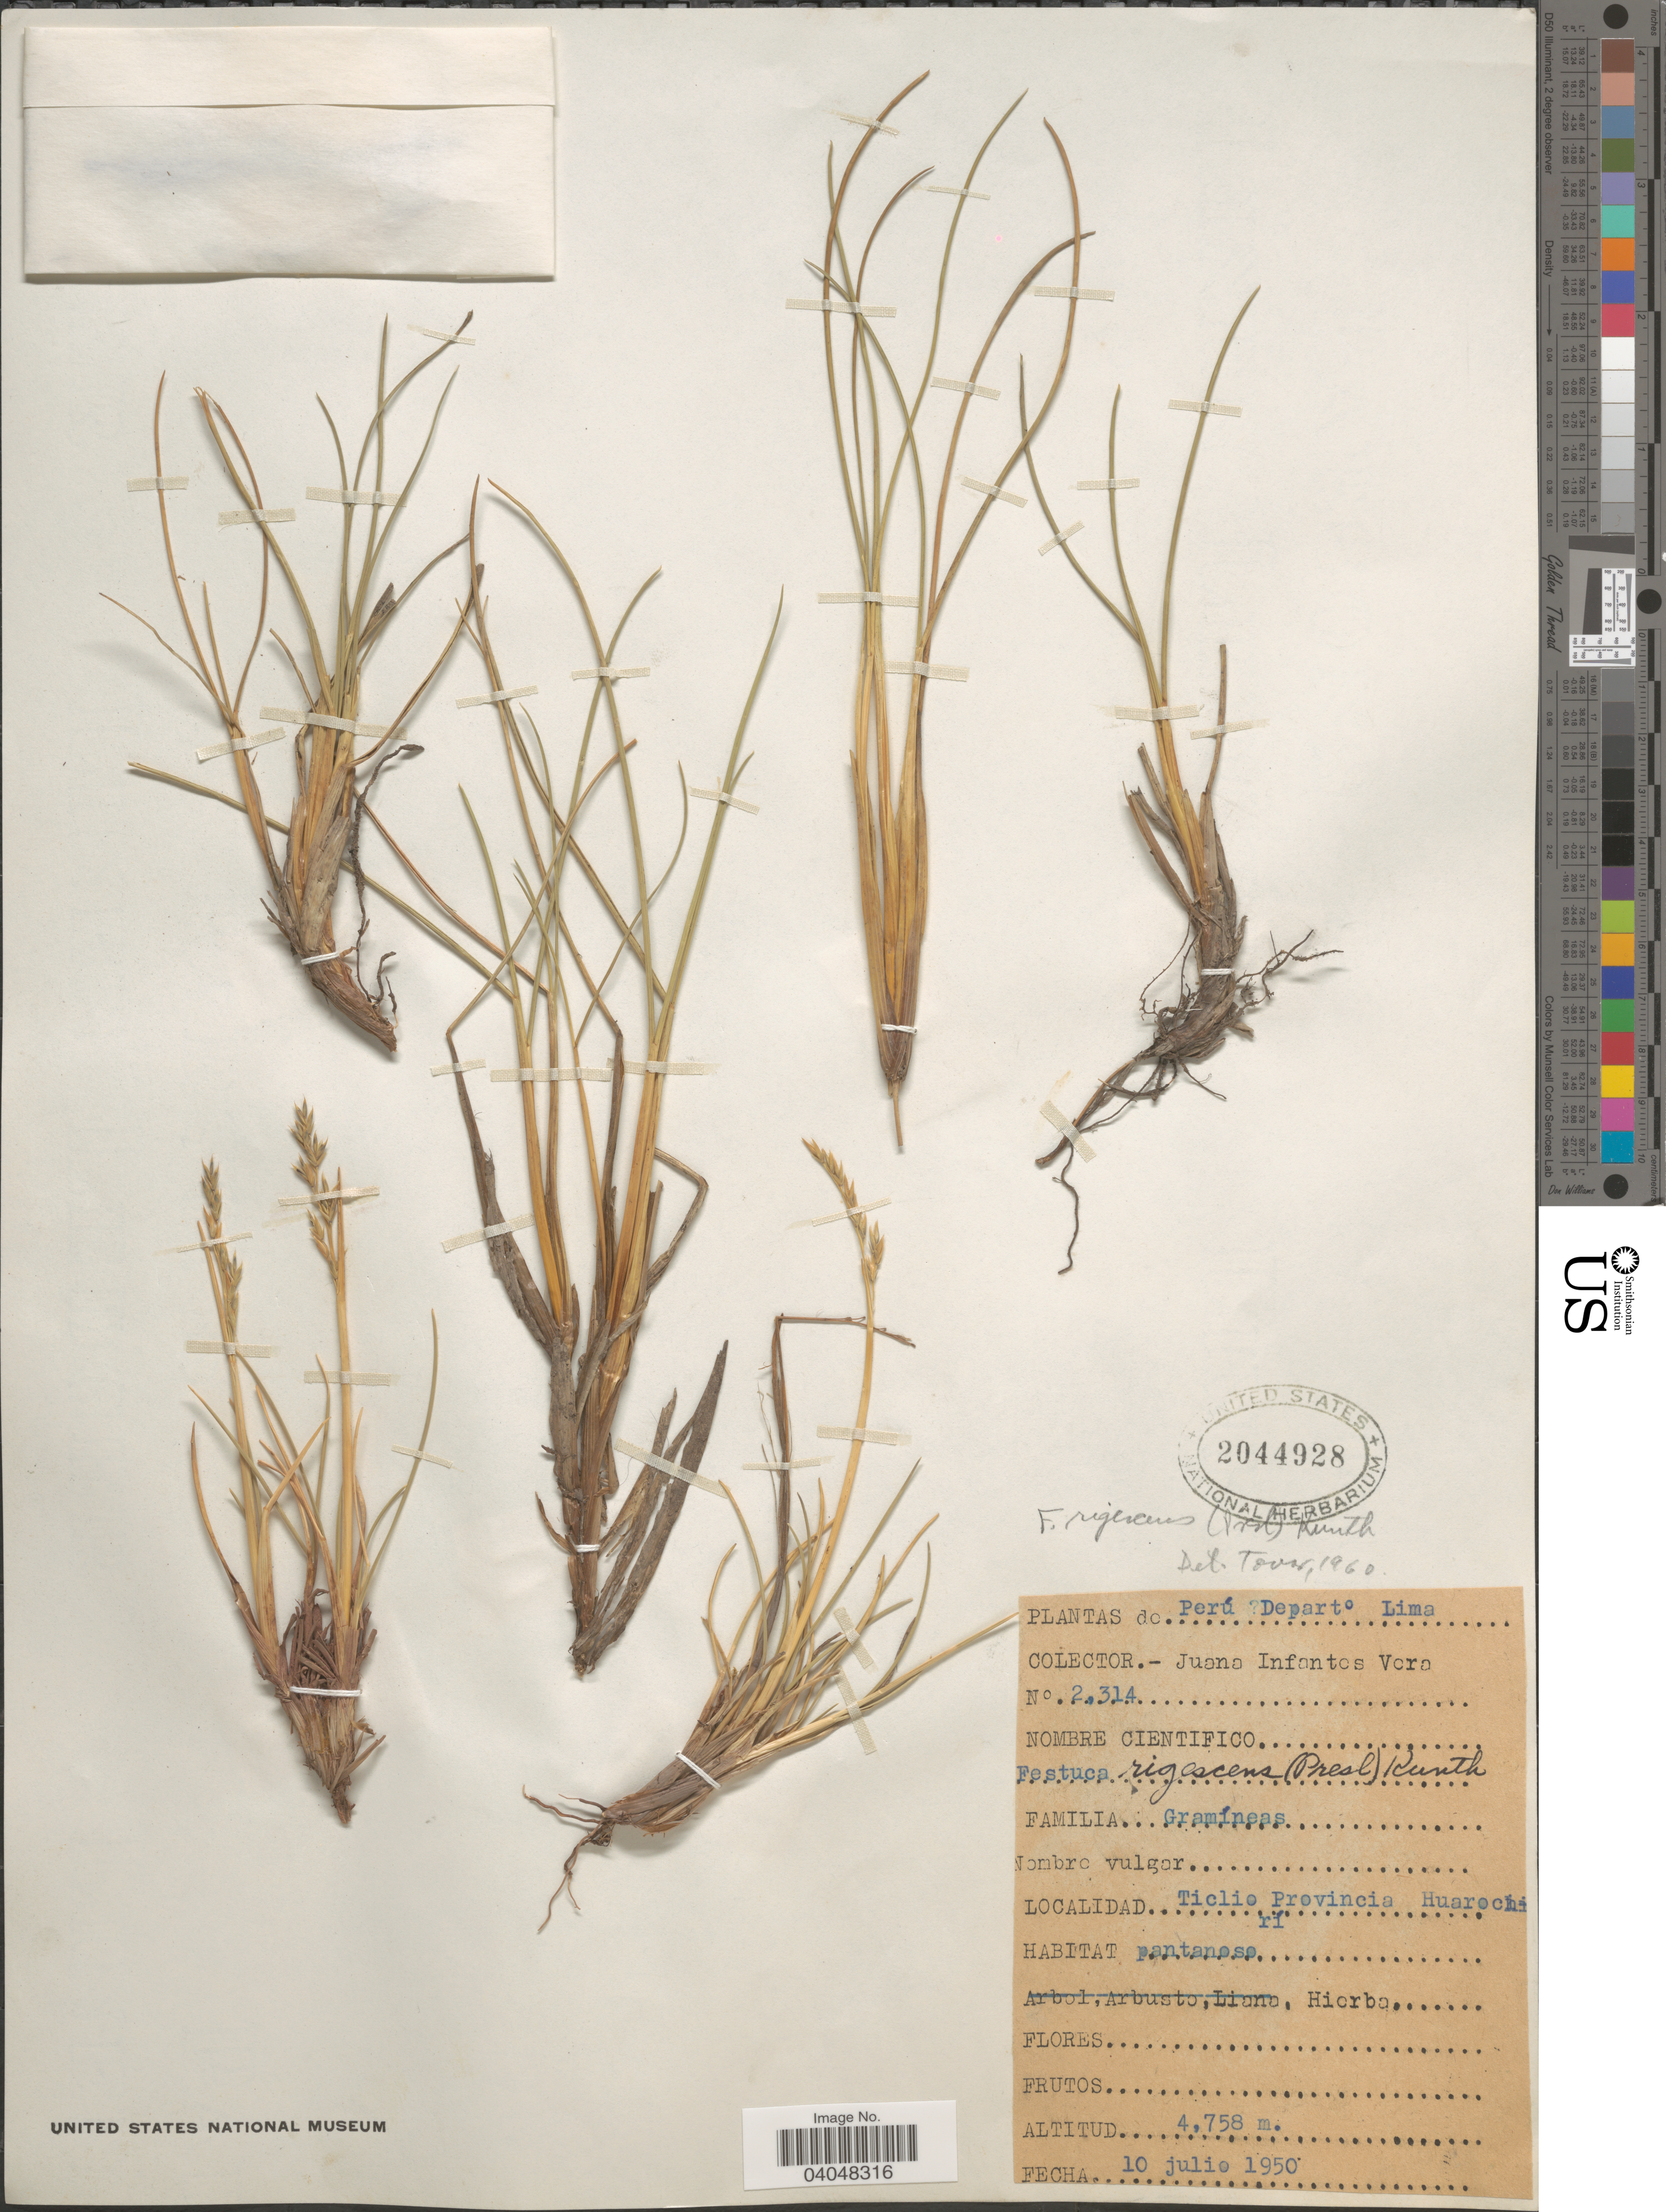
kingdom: Plantae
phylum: Tracheophyta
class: Liliopsida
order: Poales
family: Poaceae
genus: Festuca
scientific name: Festuca rigescens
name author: (J. Presl) Kunth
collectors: J. Infantes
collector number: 2314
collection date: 1950-07-10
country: Peru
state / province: Lima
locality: Departo Lima. Ticlio Provincia Huarochirí.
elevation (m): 4758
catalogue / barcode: US 2044928